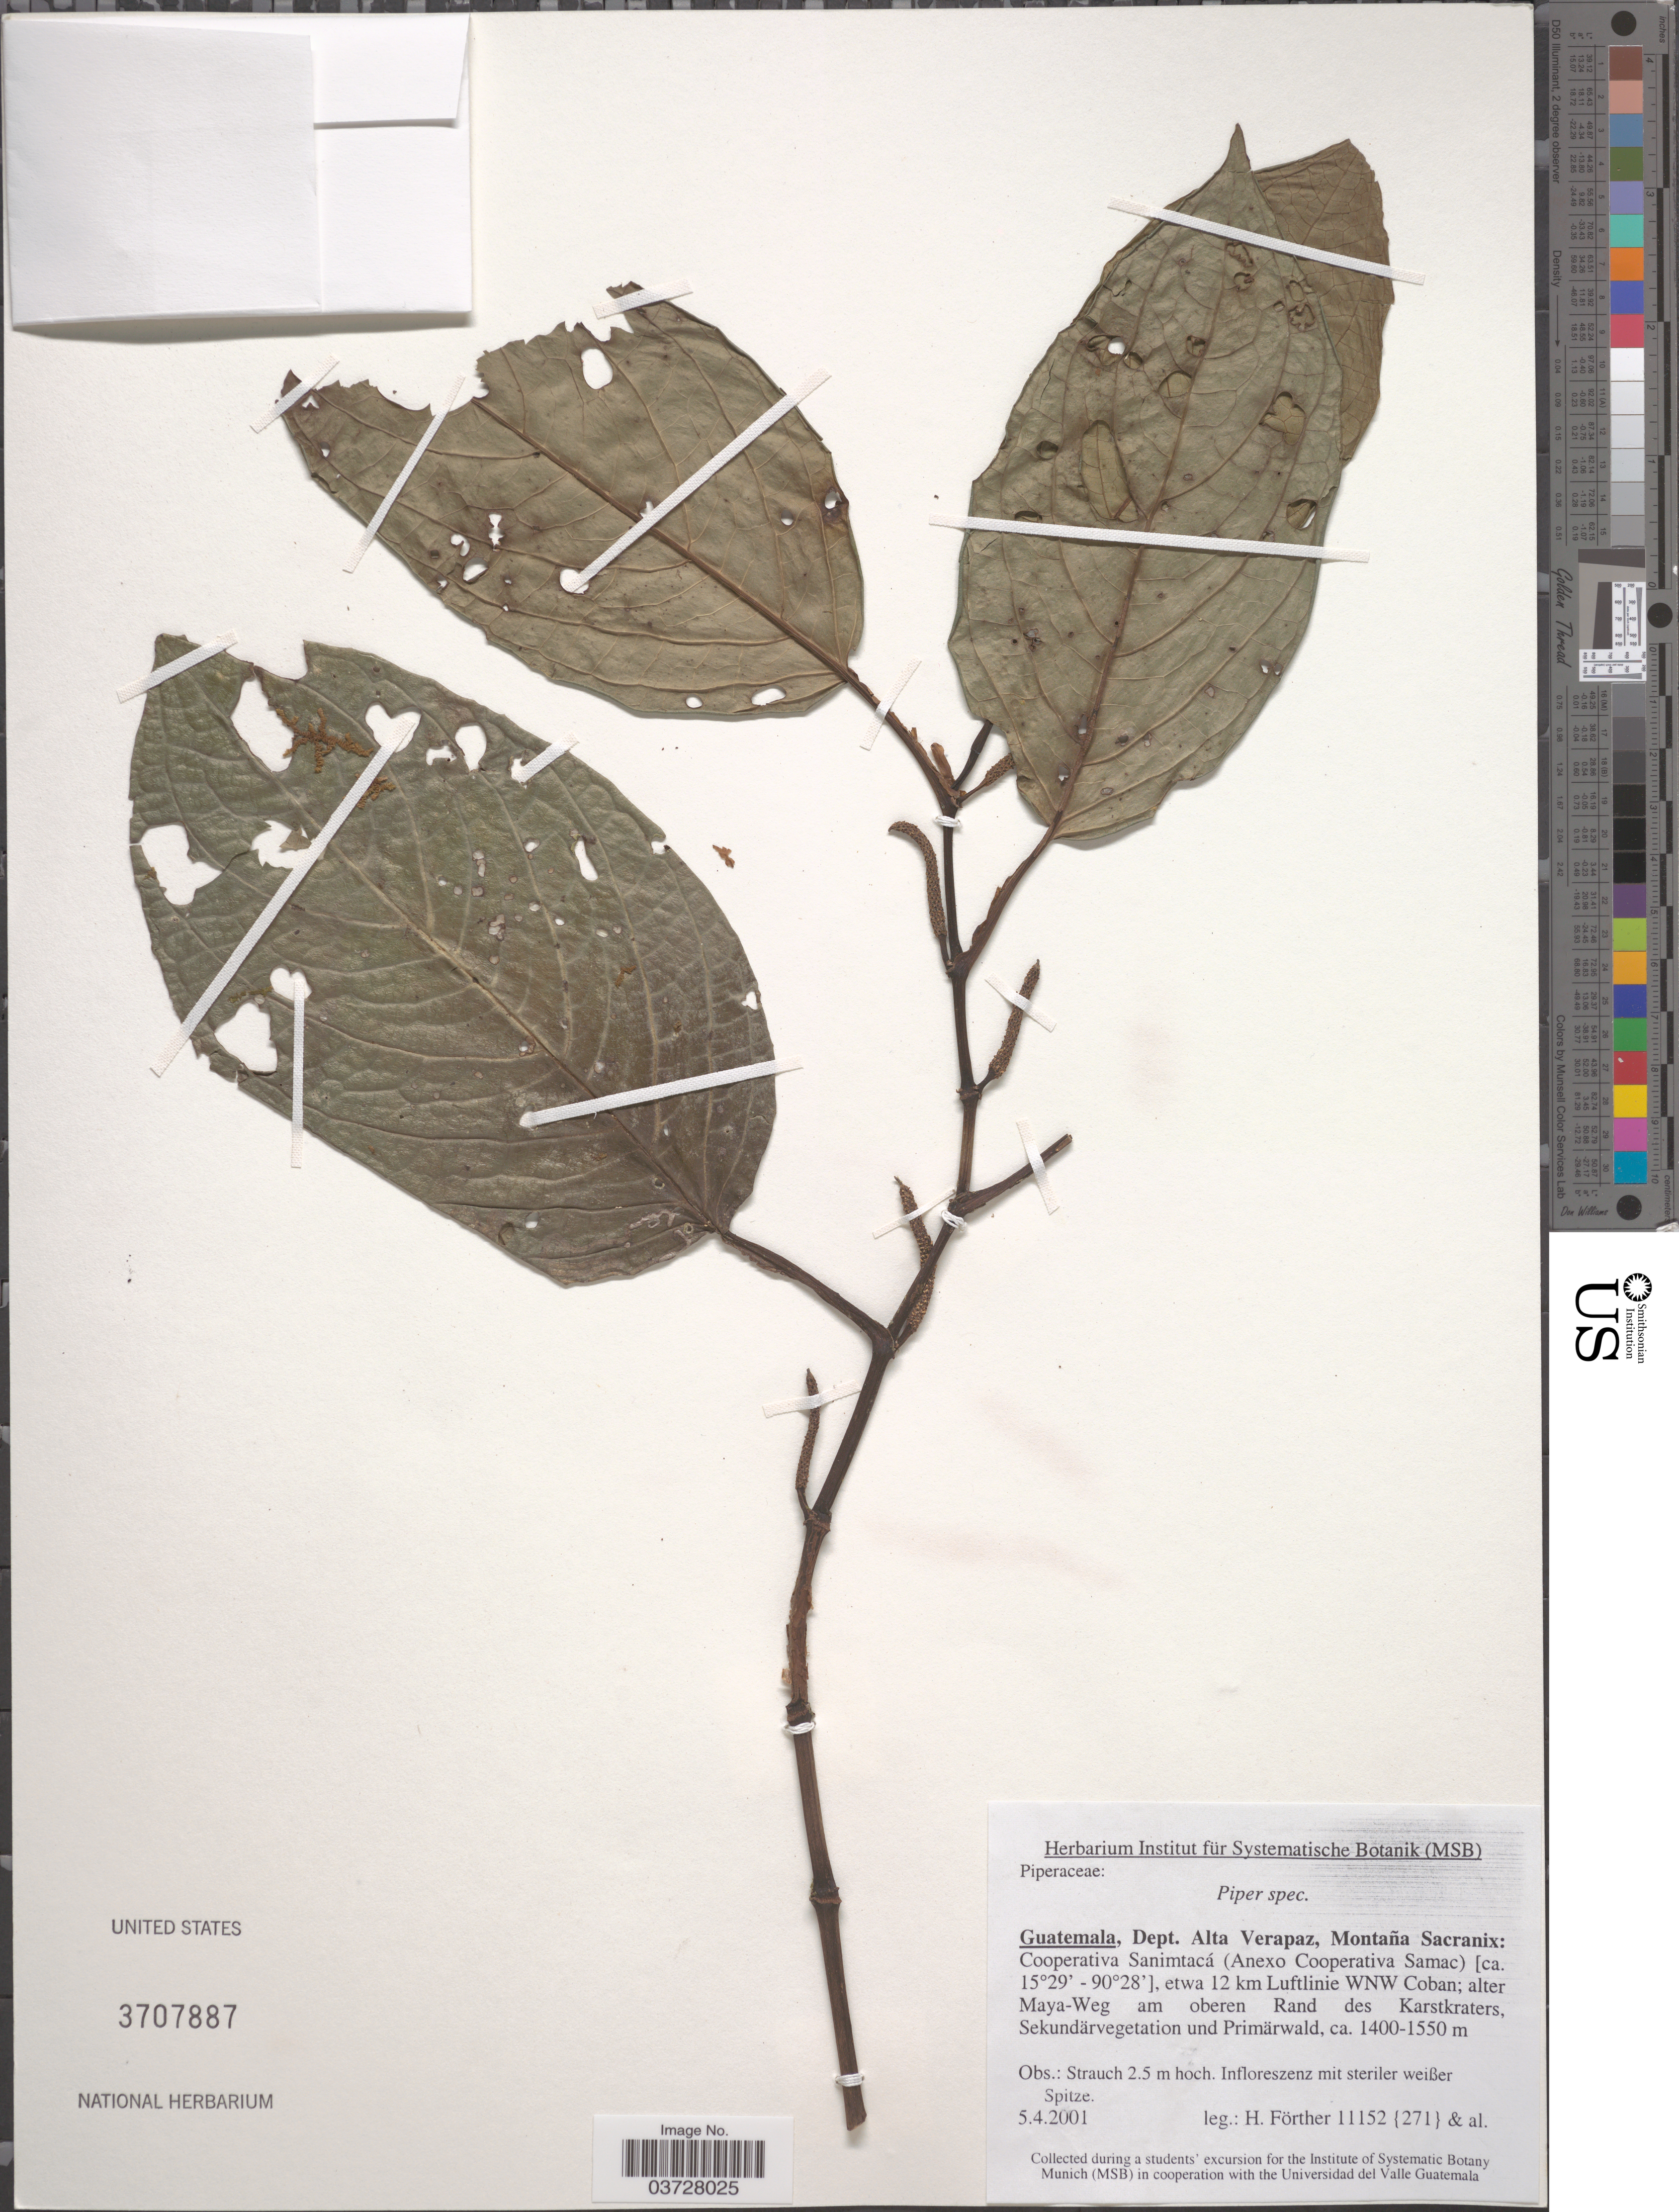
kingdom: Plantae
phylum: Tracheophyta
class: Magnoliopsida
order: Piperales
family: Piperaceae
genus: Piper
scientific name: Piper sp.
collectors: H. Förther & et al.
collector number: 11152{271}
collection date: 2001-04-05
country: Guatemala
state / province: Alta Verapaz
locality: Montaña Sacranix: Cooperativa Sanimtacá (Anexo Cooperativa Samac), etwa 12 km Luftlinie WNW Coban.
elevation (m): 1400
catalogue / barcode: US 3707887